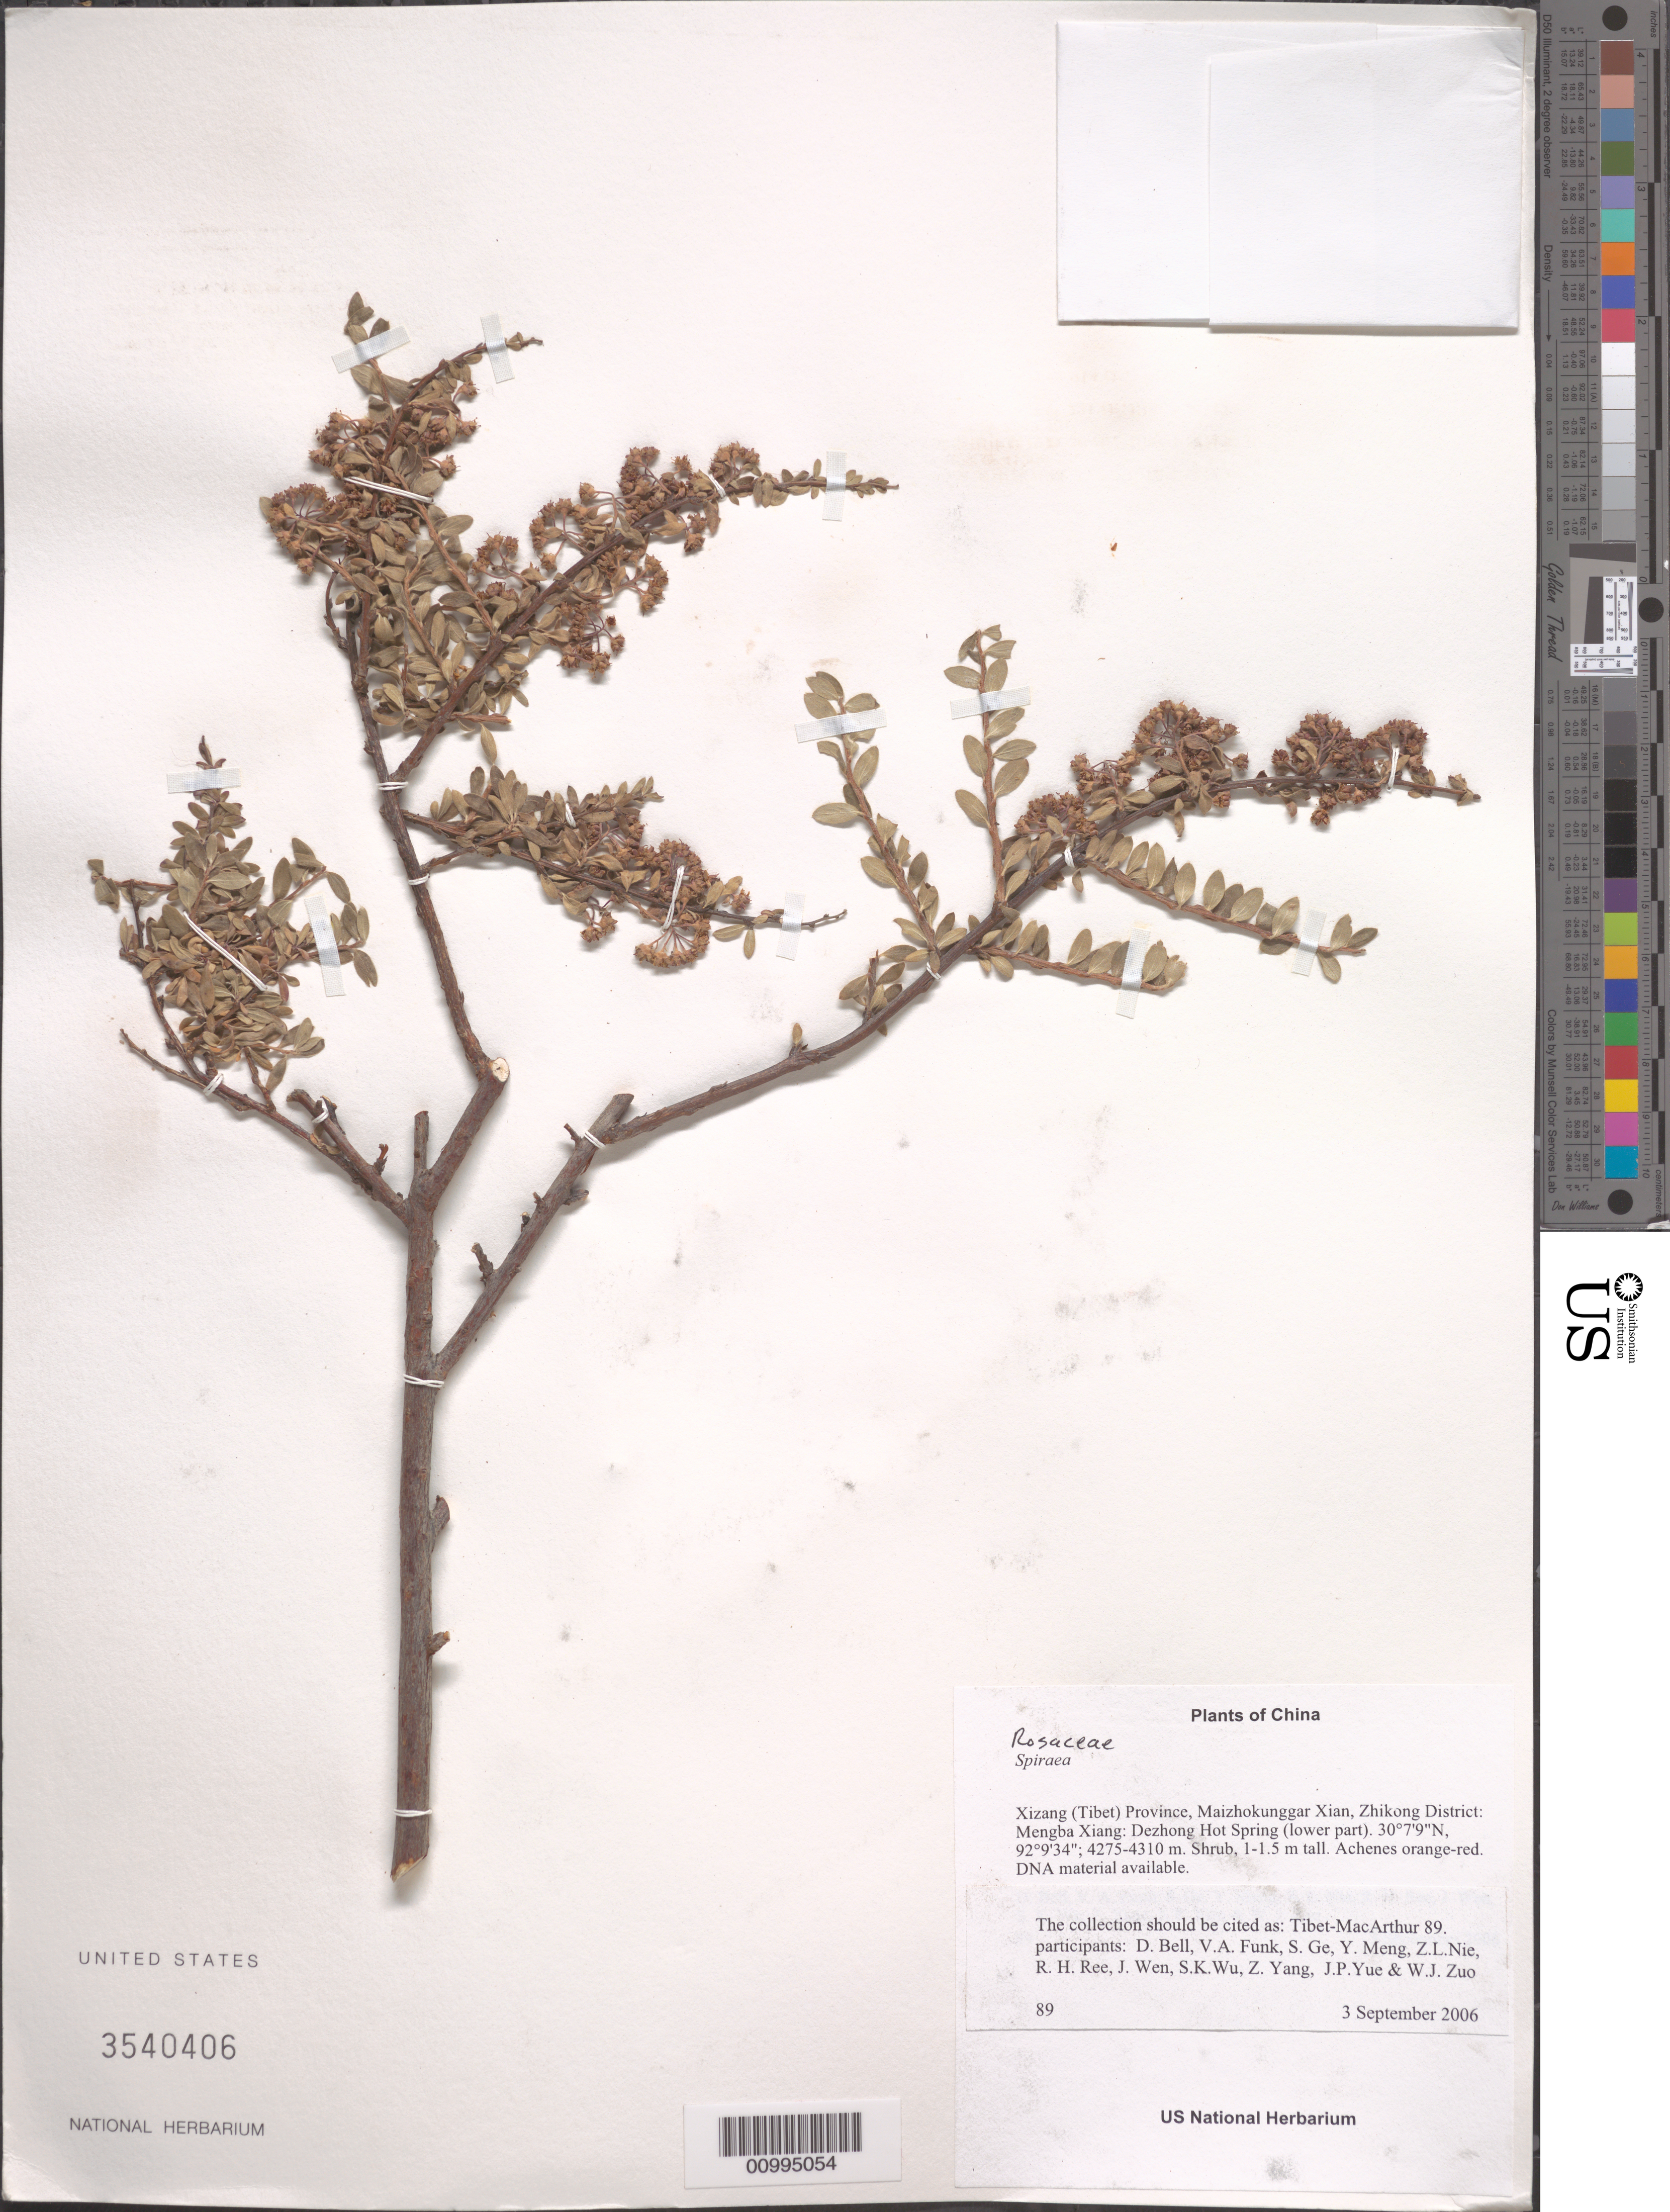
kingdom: Plantae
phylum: Tracheophyta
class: Magnoliopsida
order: Rosales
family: Rosaceae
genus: Spiraea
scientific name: Spiraea sp.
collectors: Tibet-MacArthur, D. A. Bell, V. Funk, S. Ge, Y. Meng, Z. Nie, R. Ree, J. Wen, S. K. Wu, Z. Yang, J. Yue & W. Zuo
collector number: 89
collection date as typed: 03 Sep 2006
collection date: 2006-09-03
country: China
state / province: Xizang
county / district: Maizhokunggar Xian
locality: Zhikong District: Mengba Xiang:Dezhong Hot Spring (lower part).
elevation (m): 4275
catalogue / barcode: US 3540406